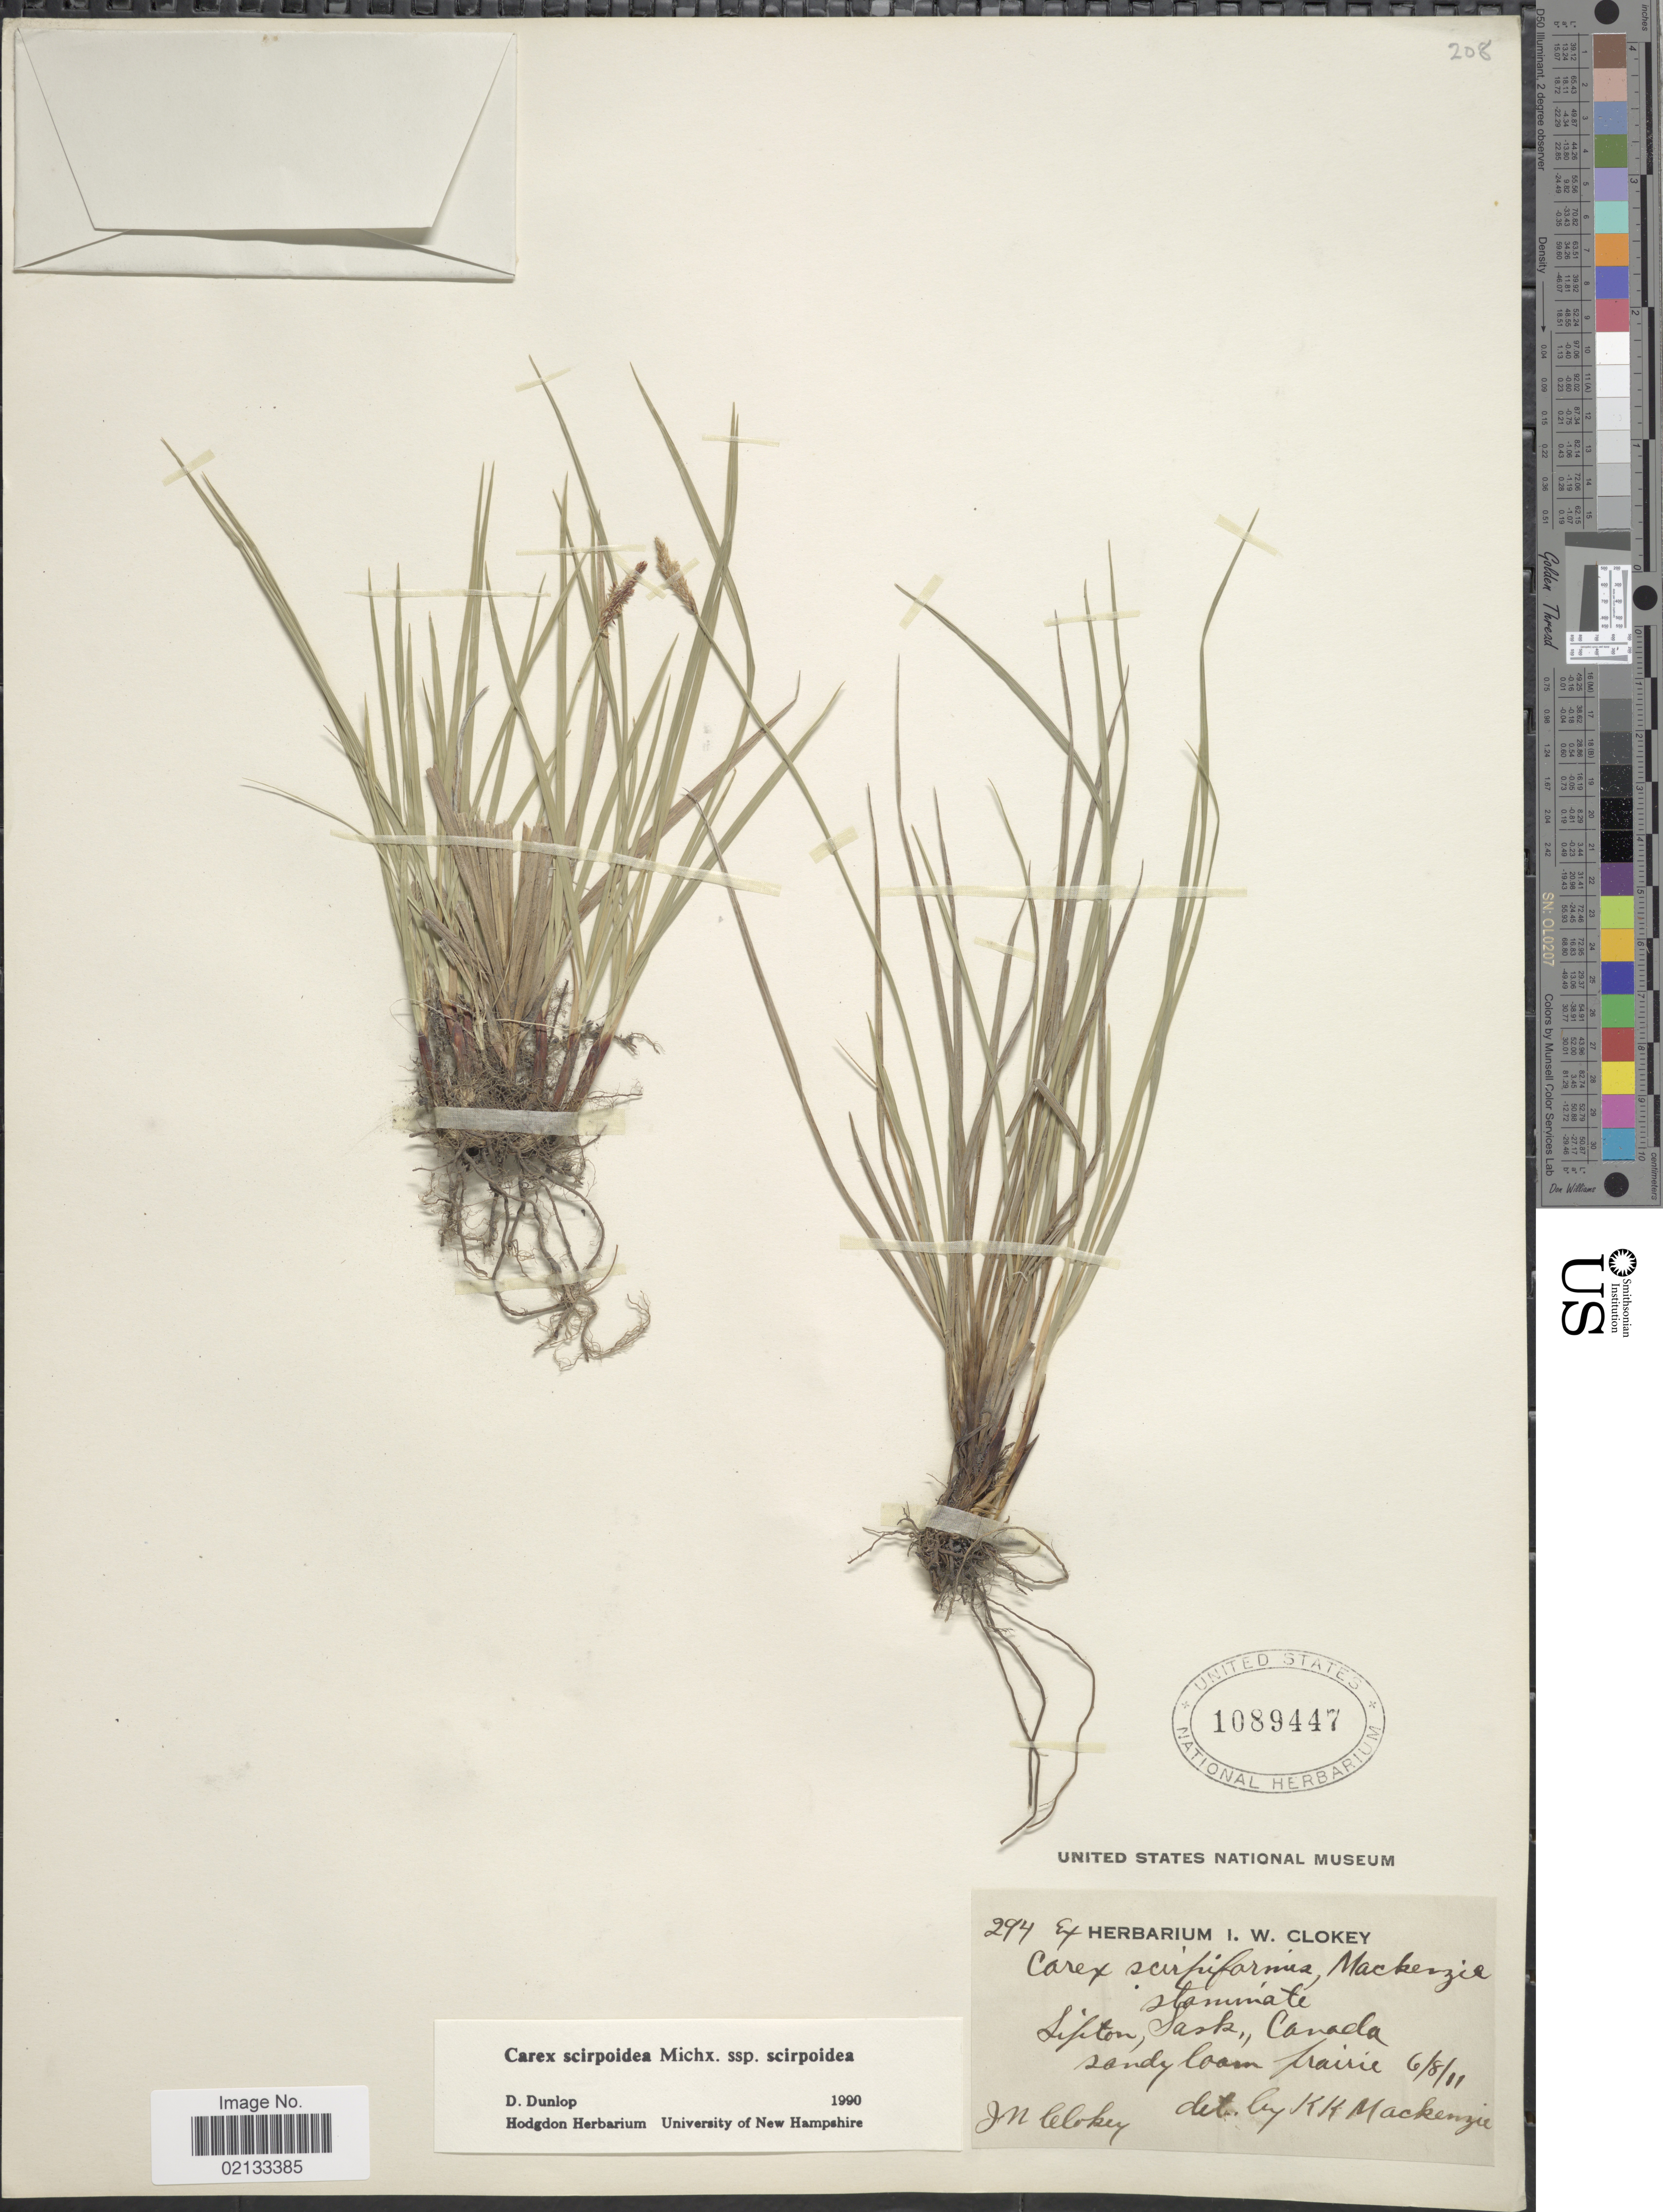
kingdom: Plantae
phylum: Tracheophyta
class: Liliopsida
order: Poales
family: Cyperaceae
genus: Carex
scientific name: Carex scirpoidea subsp. scirpoidea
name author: Michx.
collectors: I. W. Clokey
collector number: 294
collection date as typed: Transcribed d/m/y: 6/8/11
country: Canada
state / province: Saskatchewan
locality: Lipton; sandy loam prairie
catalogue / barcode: US 1089447